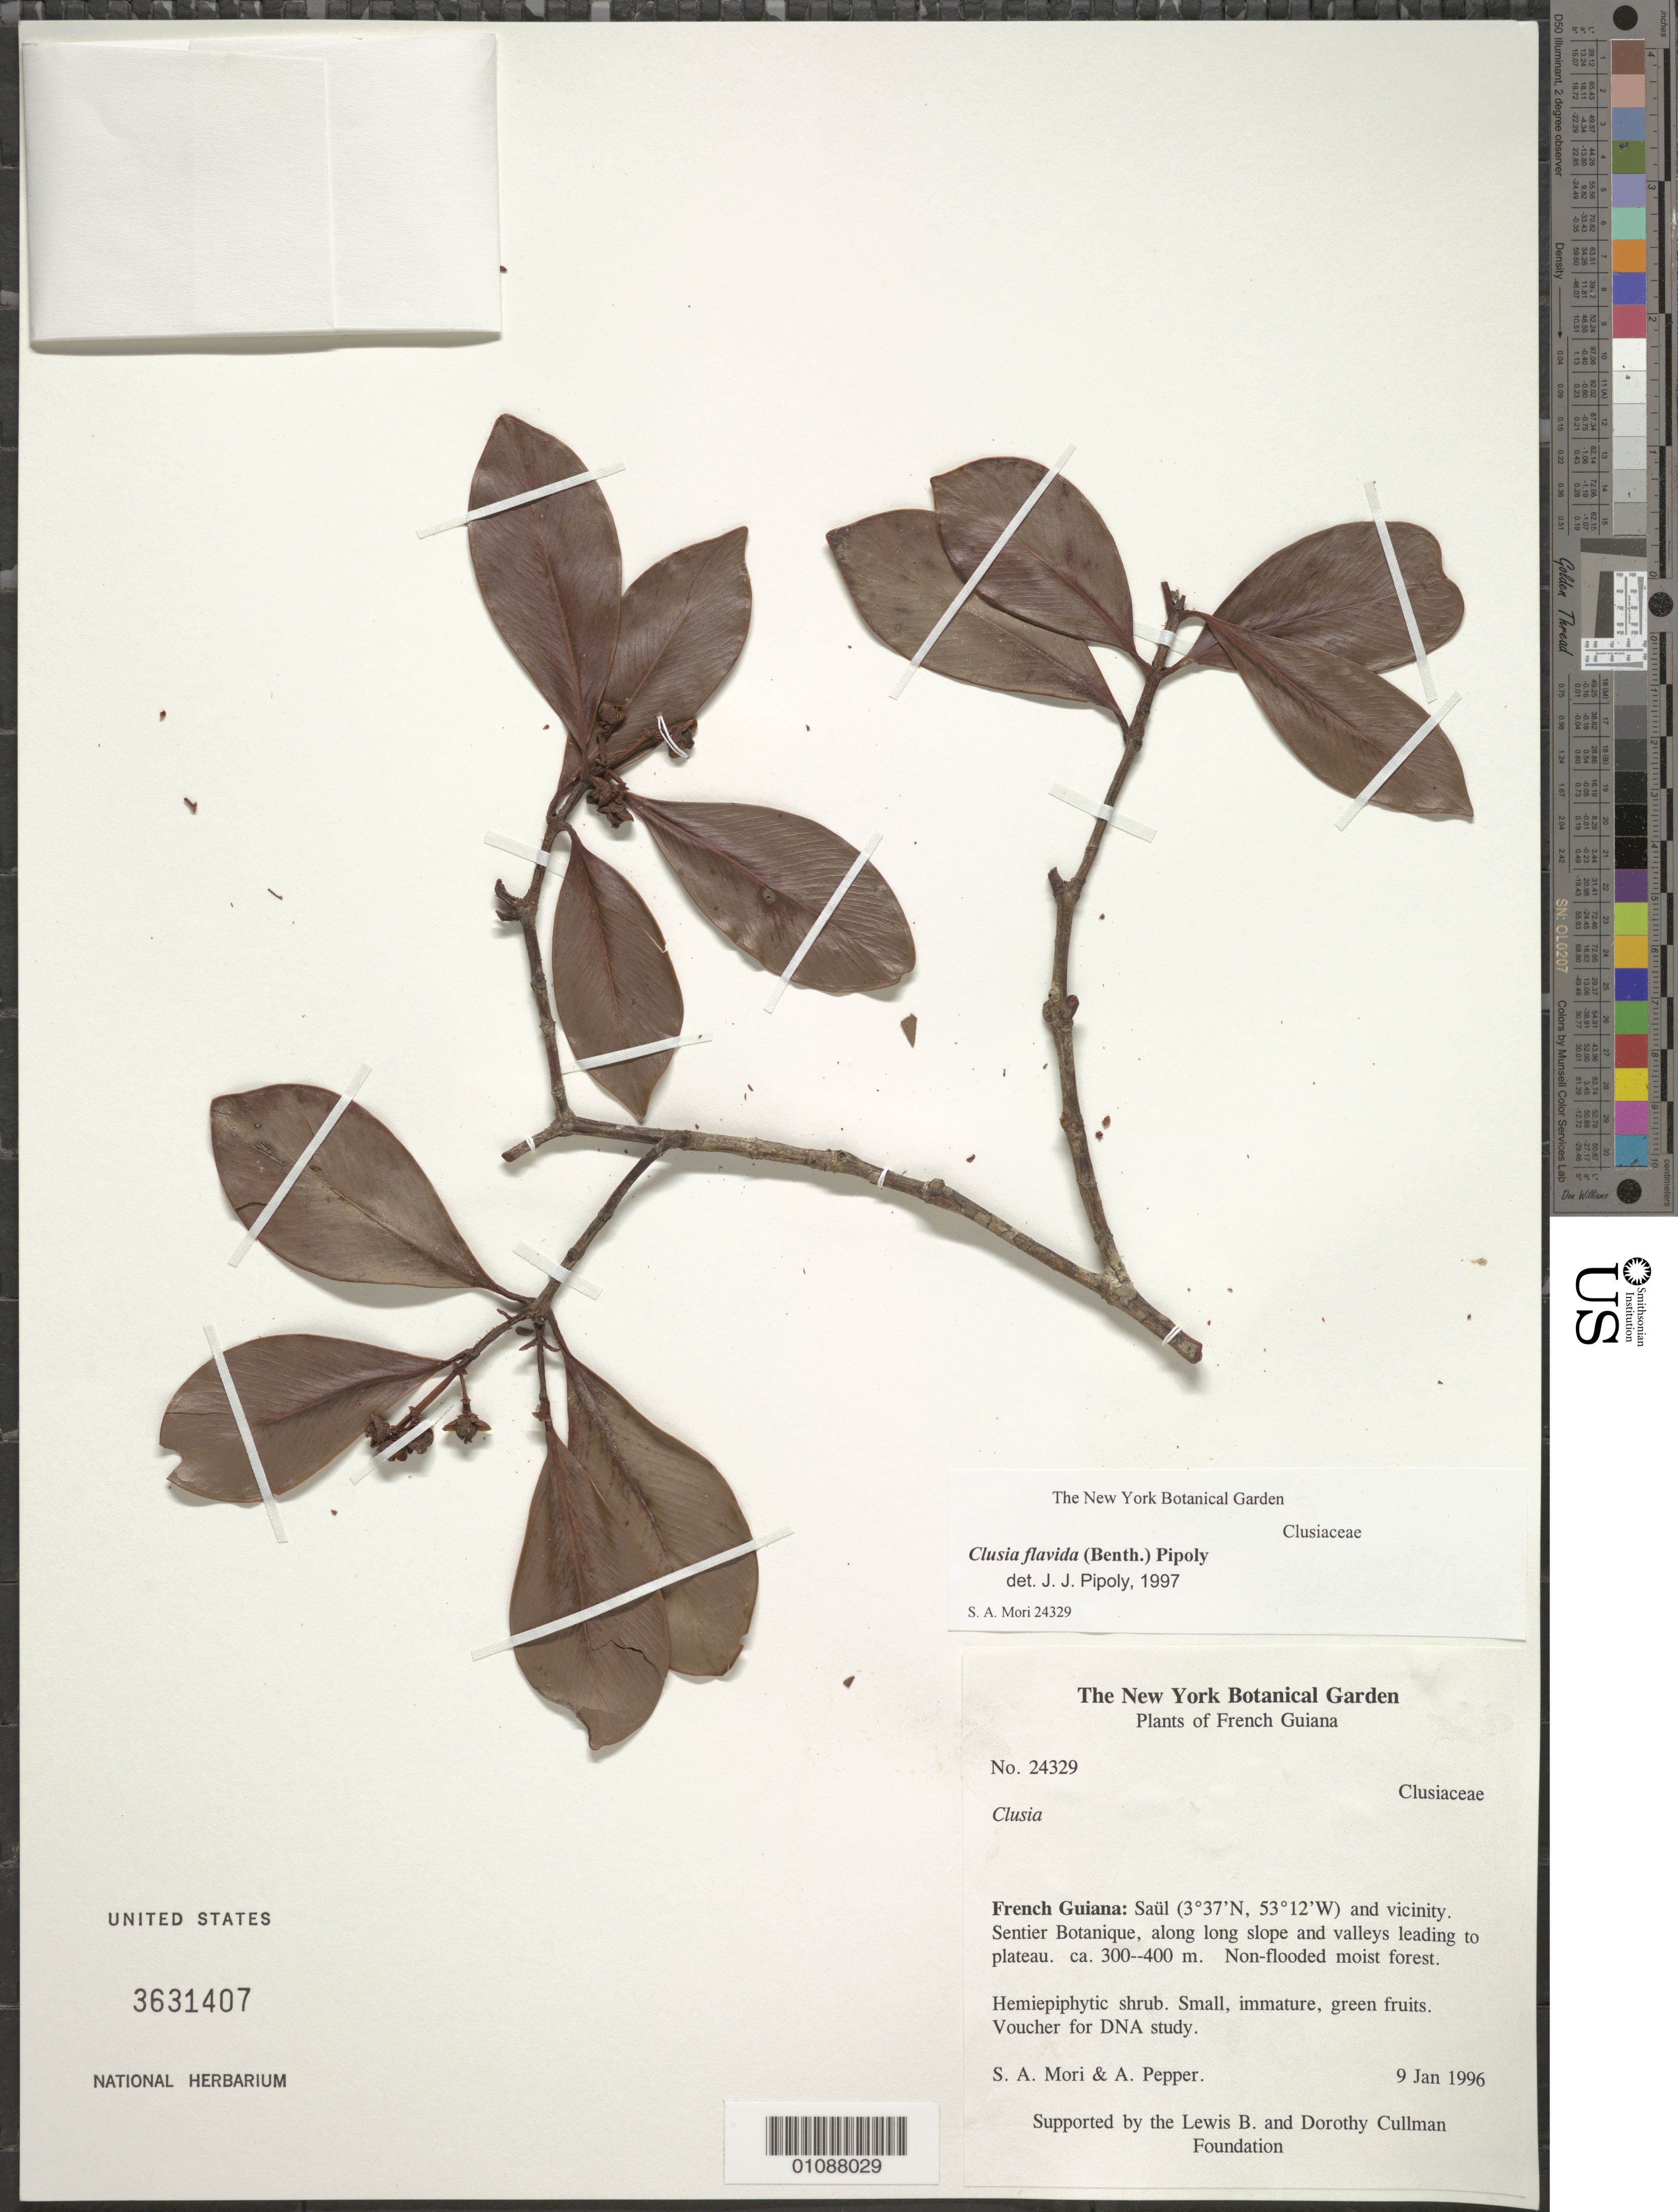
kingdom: Plantae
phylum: Tracheophyta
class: Magnoliopsida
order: Malpighiales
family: Clusiaceae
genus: Clusia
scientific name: Clusia flavida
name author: (Benth.) Pipoly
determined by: Pipoly, J. J., III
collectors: S. Mori & A. Pepper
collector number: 24329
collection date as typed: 9-Jan-96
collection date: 1996-01-09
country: French Guiana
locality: Saül and vic.,Sentier Botanique, along long slope and valleys leading to plateau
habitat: Non-flooded moist forest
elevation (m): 300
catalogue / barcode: US 3631407